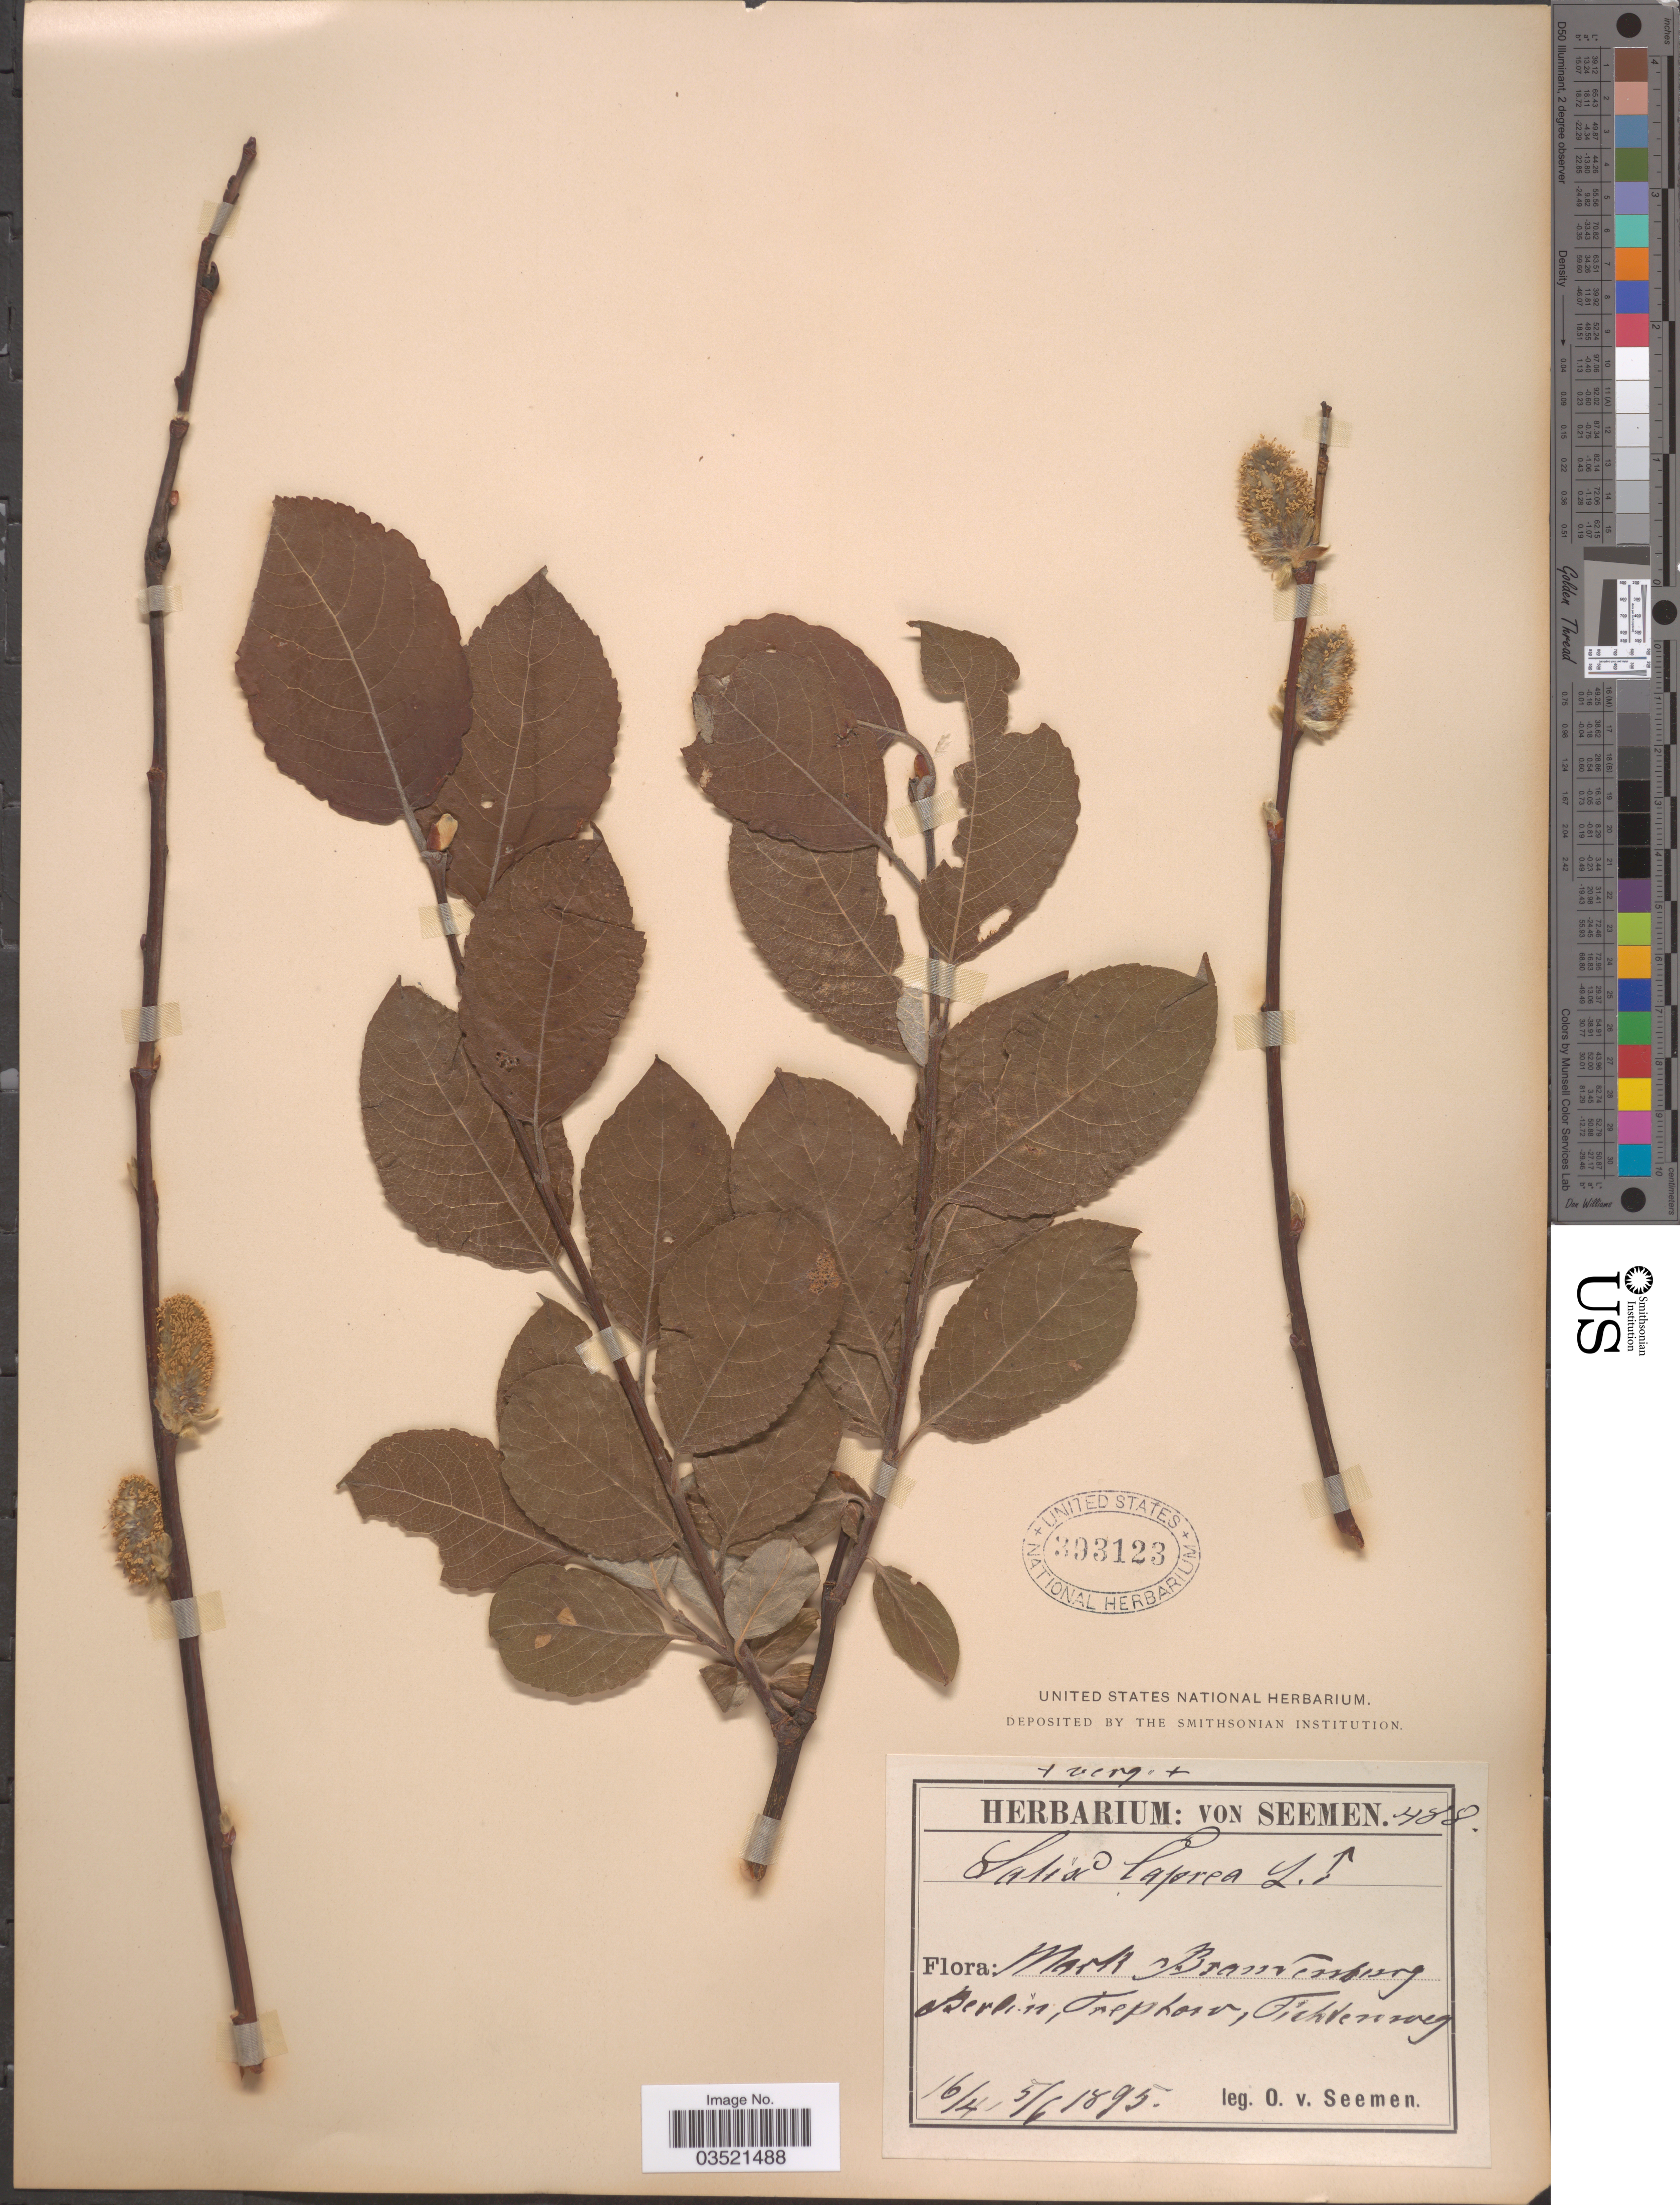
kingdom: Plantae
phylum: Tracheophyta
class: Magnoliopsida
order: Malpighiales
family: Salicaceae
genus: Salix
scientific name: Salix caprea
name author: L.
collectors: K. O. von Seemen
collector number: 488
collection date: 1895-04-16/1895-06-05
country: Germany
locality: Mark Brandenburg, Berlin, Treptow, Fichtenweg.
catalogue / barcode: US 393123